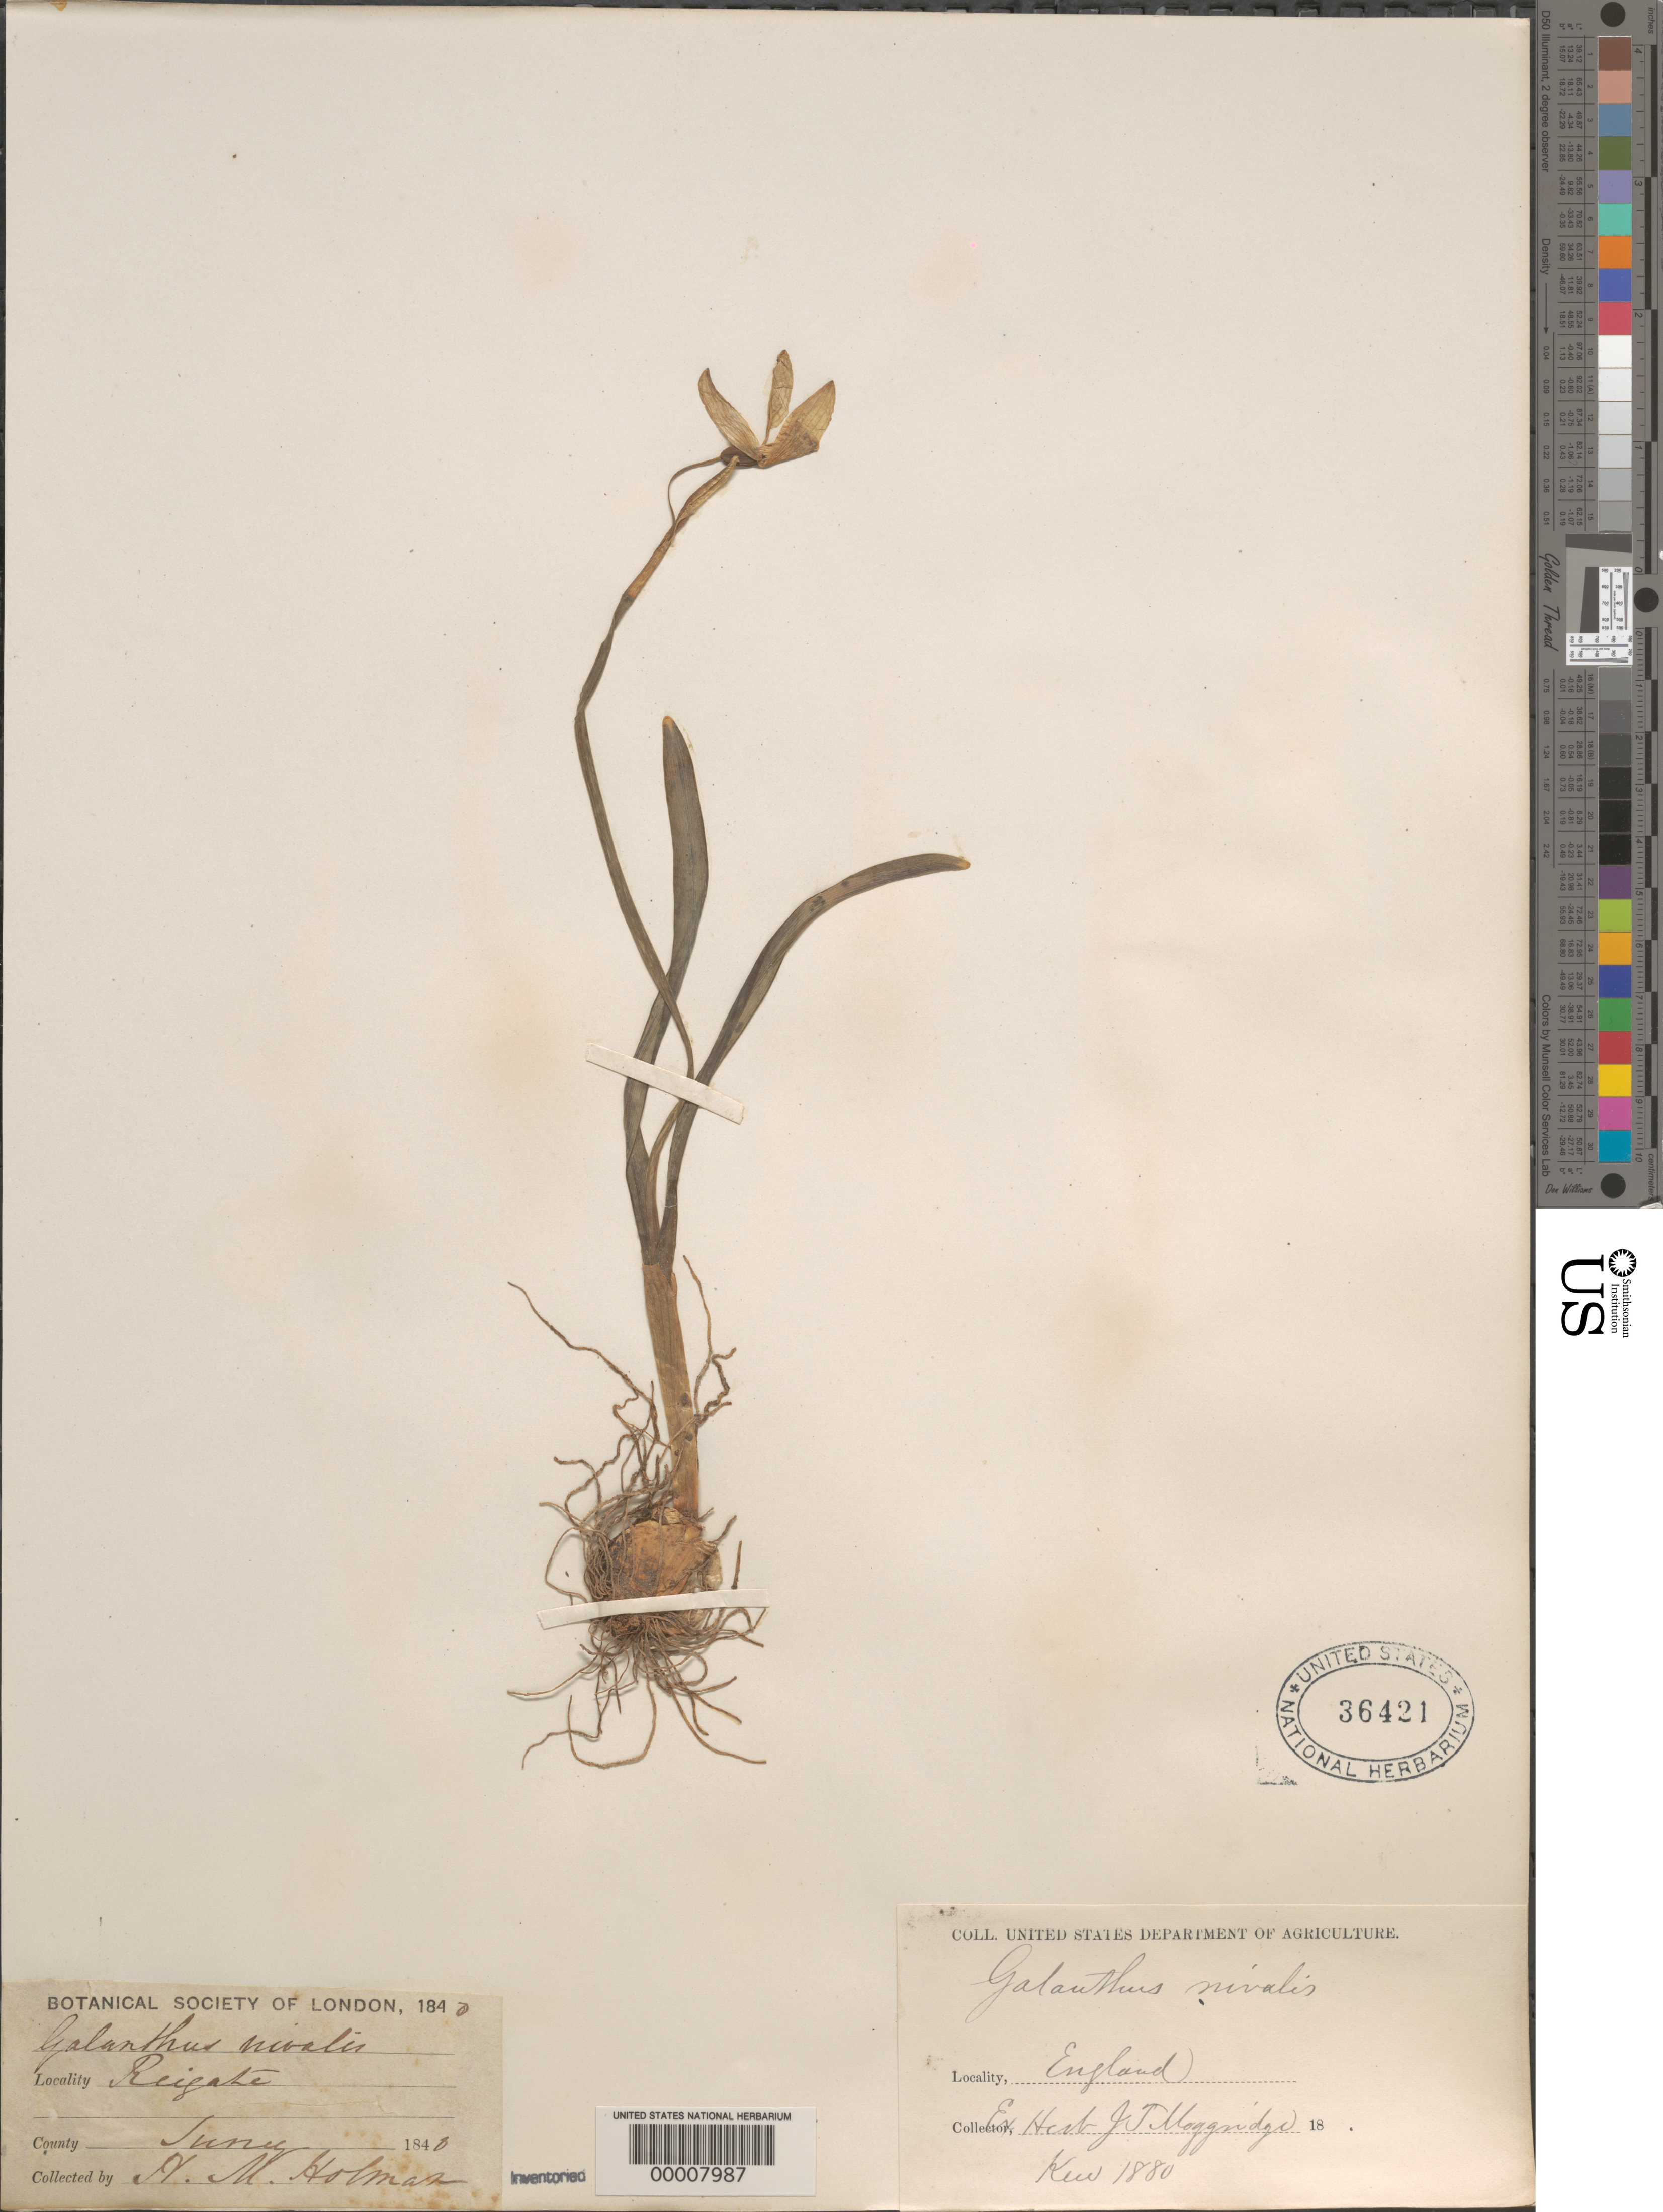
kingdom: Plantae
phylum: Tracheophyta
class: Liliopsida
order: Asparagales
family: Amaryllidaceae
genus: Galanthus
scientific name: Galanthus nivalis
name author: L.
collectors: R. M. Holman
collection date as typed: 1840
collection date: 1840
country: United Kingdom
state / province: England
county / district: Surrey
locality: Reigate, 18 mi. s of london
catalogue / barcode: US 36421